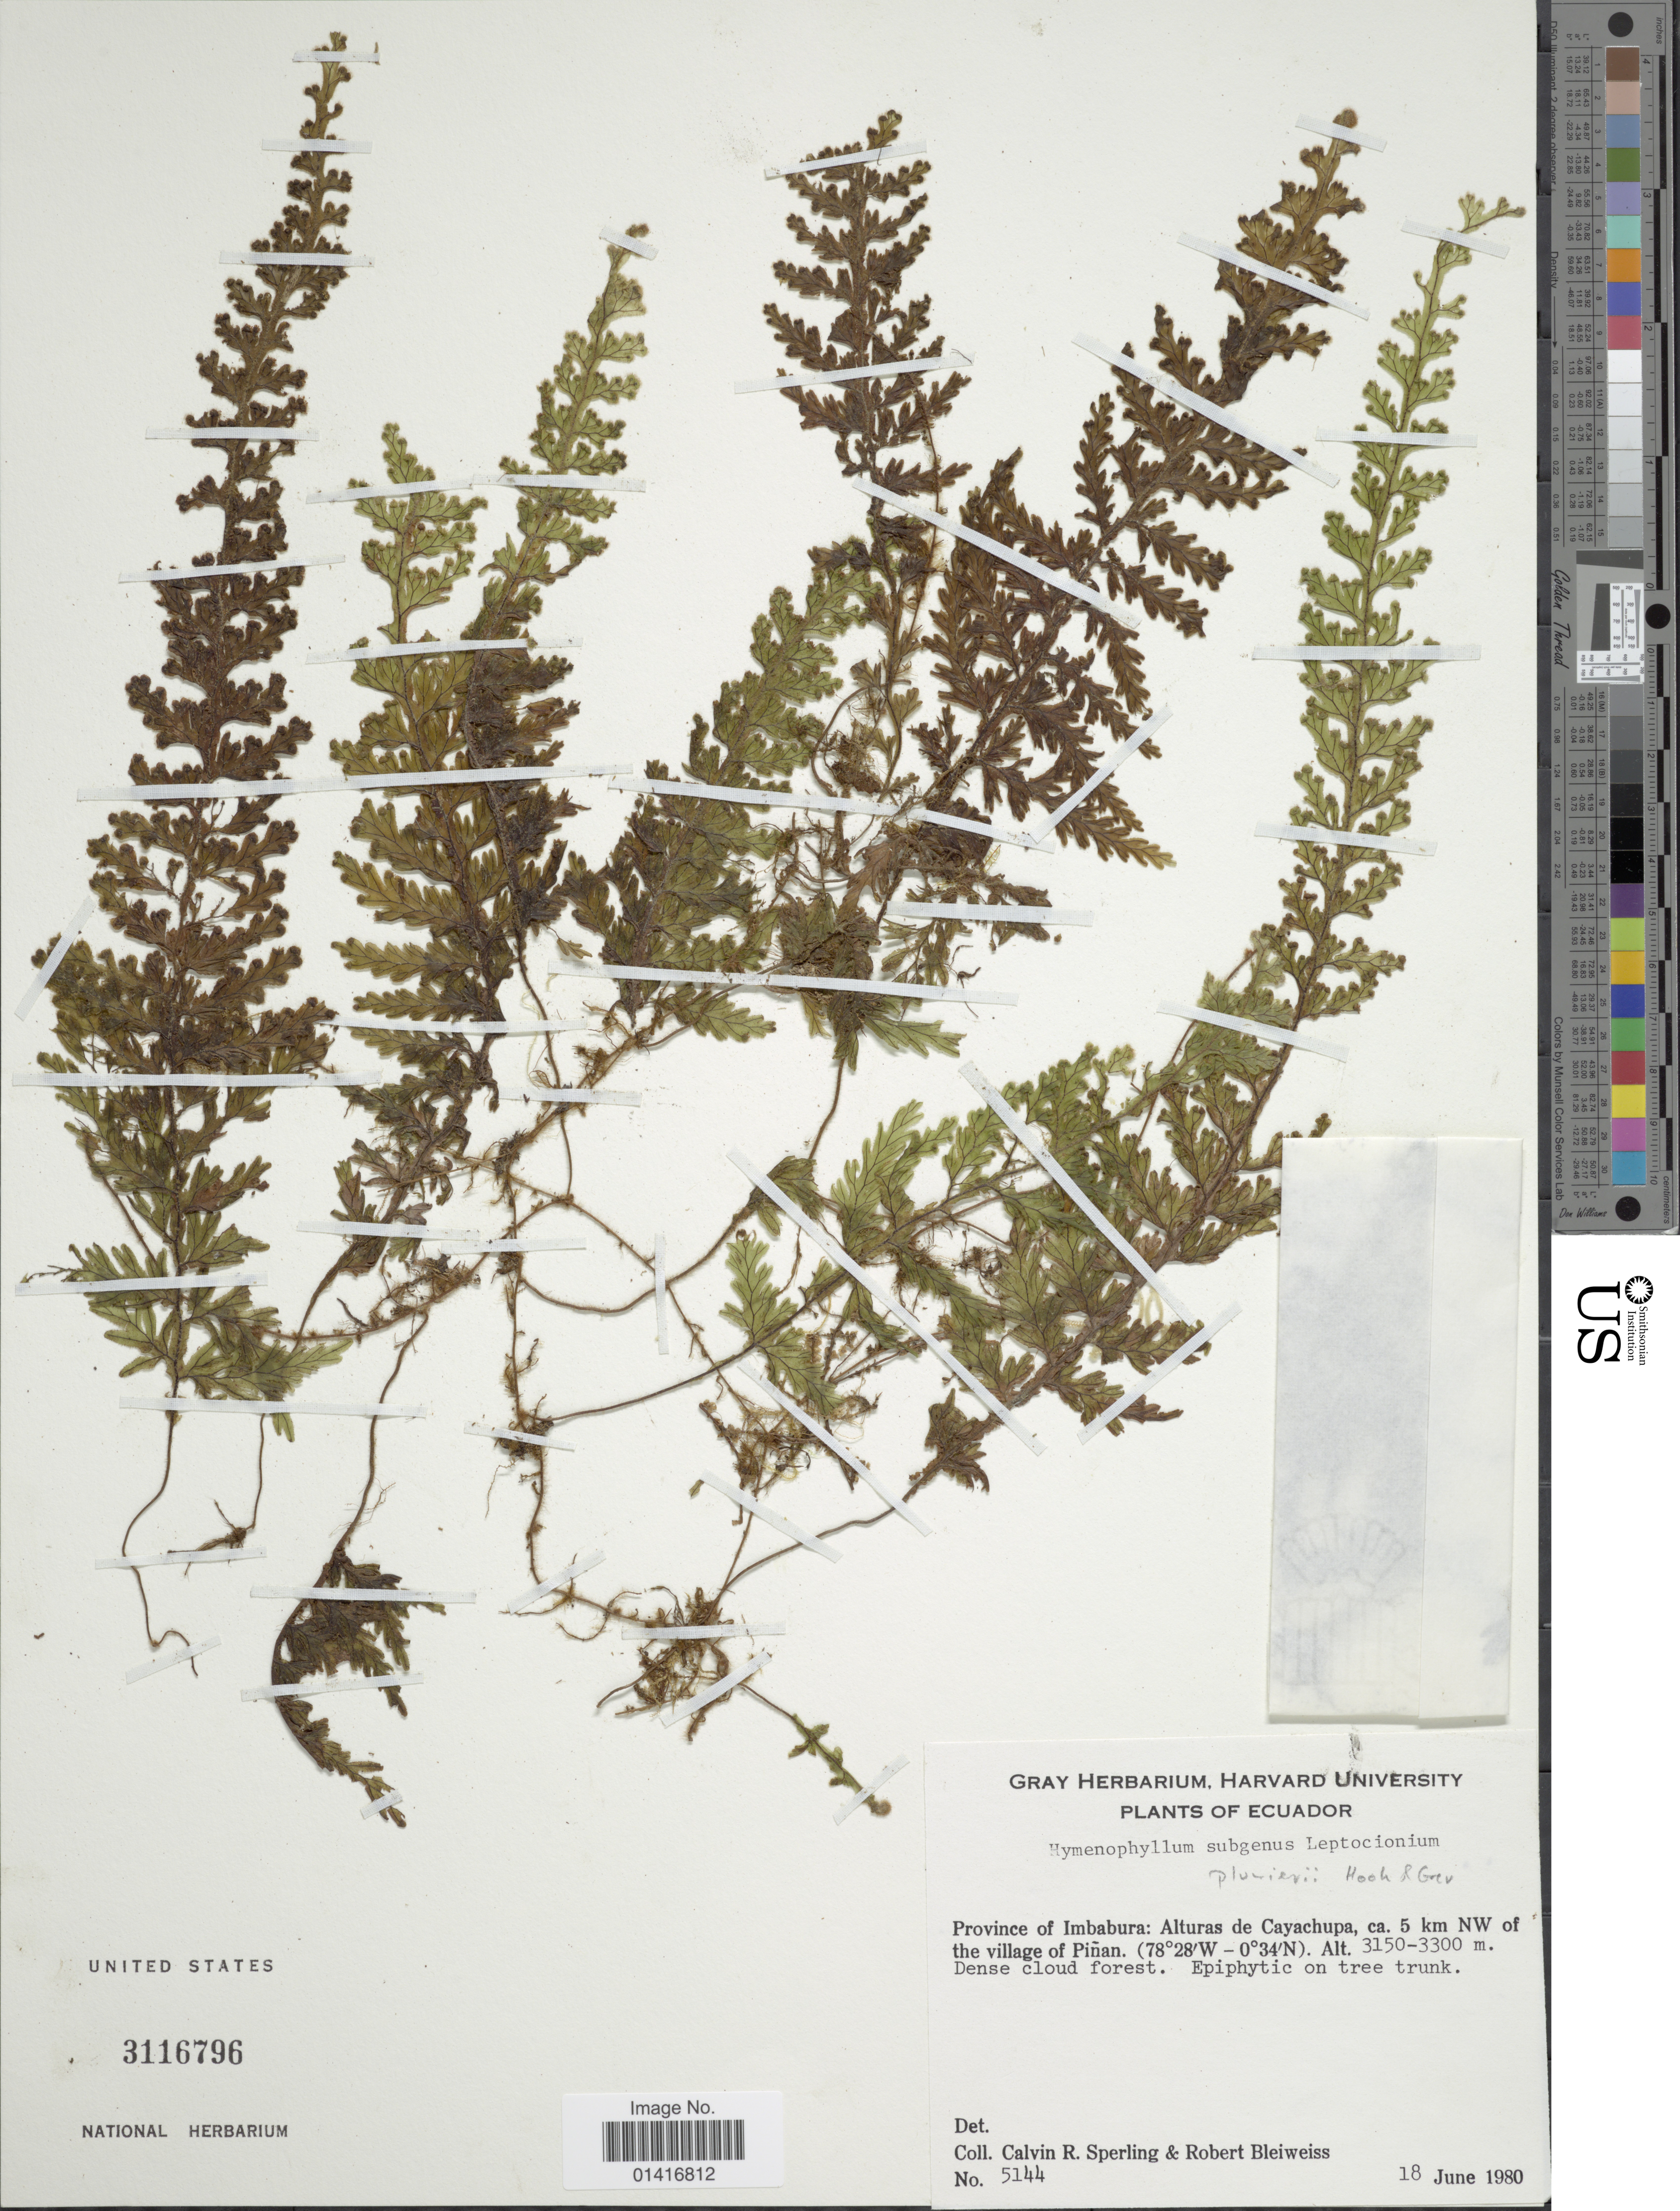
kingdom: Plantae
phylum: Tracheophyta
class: Polypodiopsida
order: Hymenophyllales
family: Hymenophyllaceae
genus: Hymenophyllum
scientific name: Hymenophyllum plumieri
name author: Hook. & Grev.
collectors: C. R. Sperling & R. Bleiweiss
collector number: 5144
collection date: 1980-06-18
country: Ecuador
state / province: Imbabura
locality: Alturas de Cayachupa, ca. 5 km NW of the village of Piñan. Dense cloud forest.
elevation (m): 3150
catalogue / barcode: US 3116796